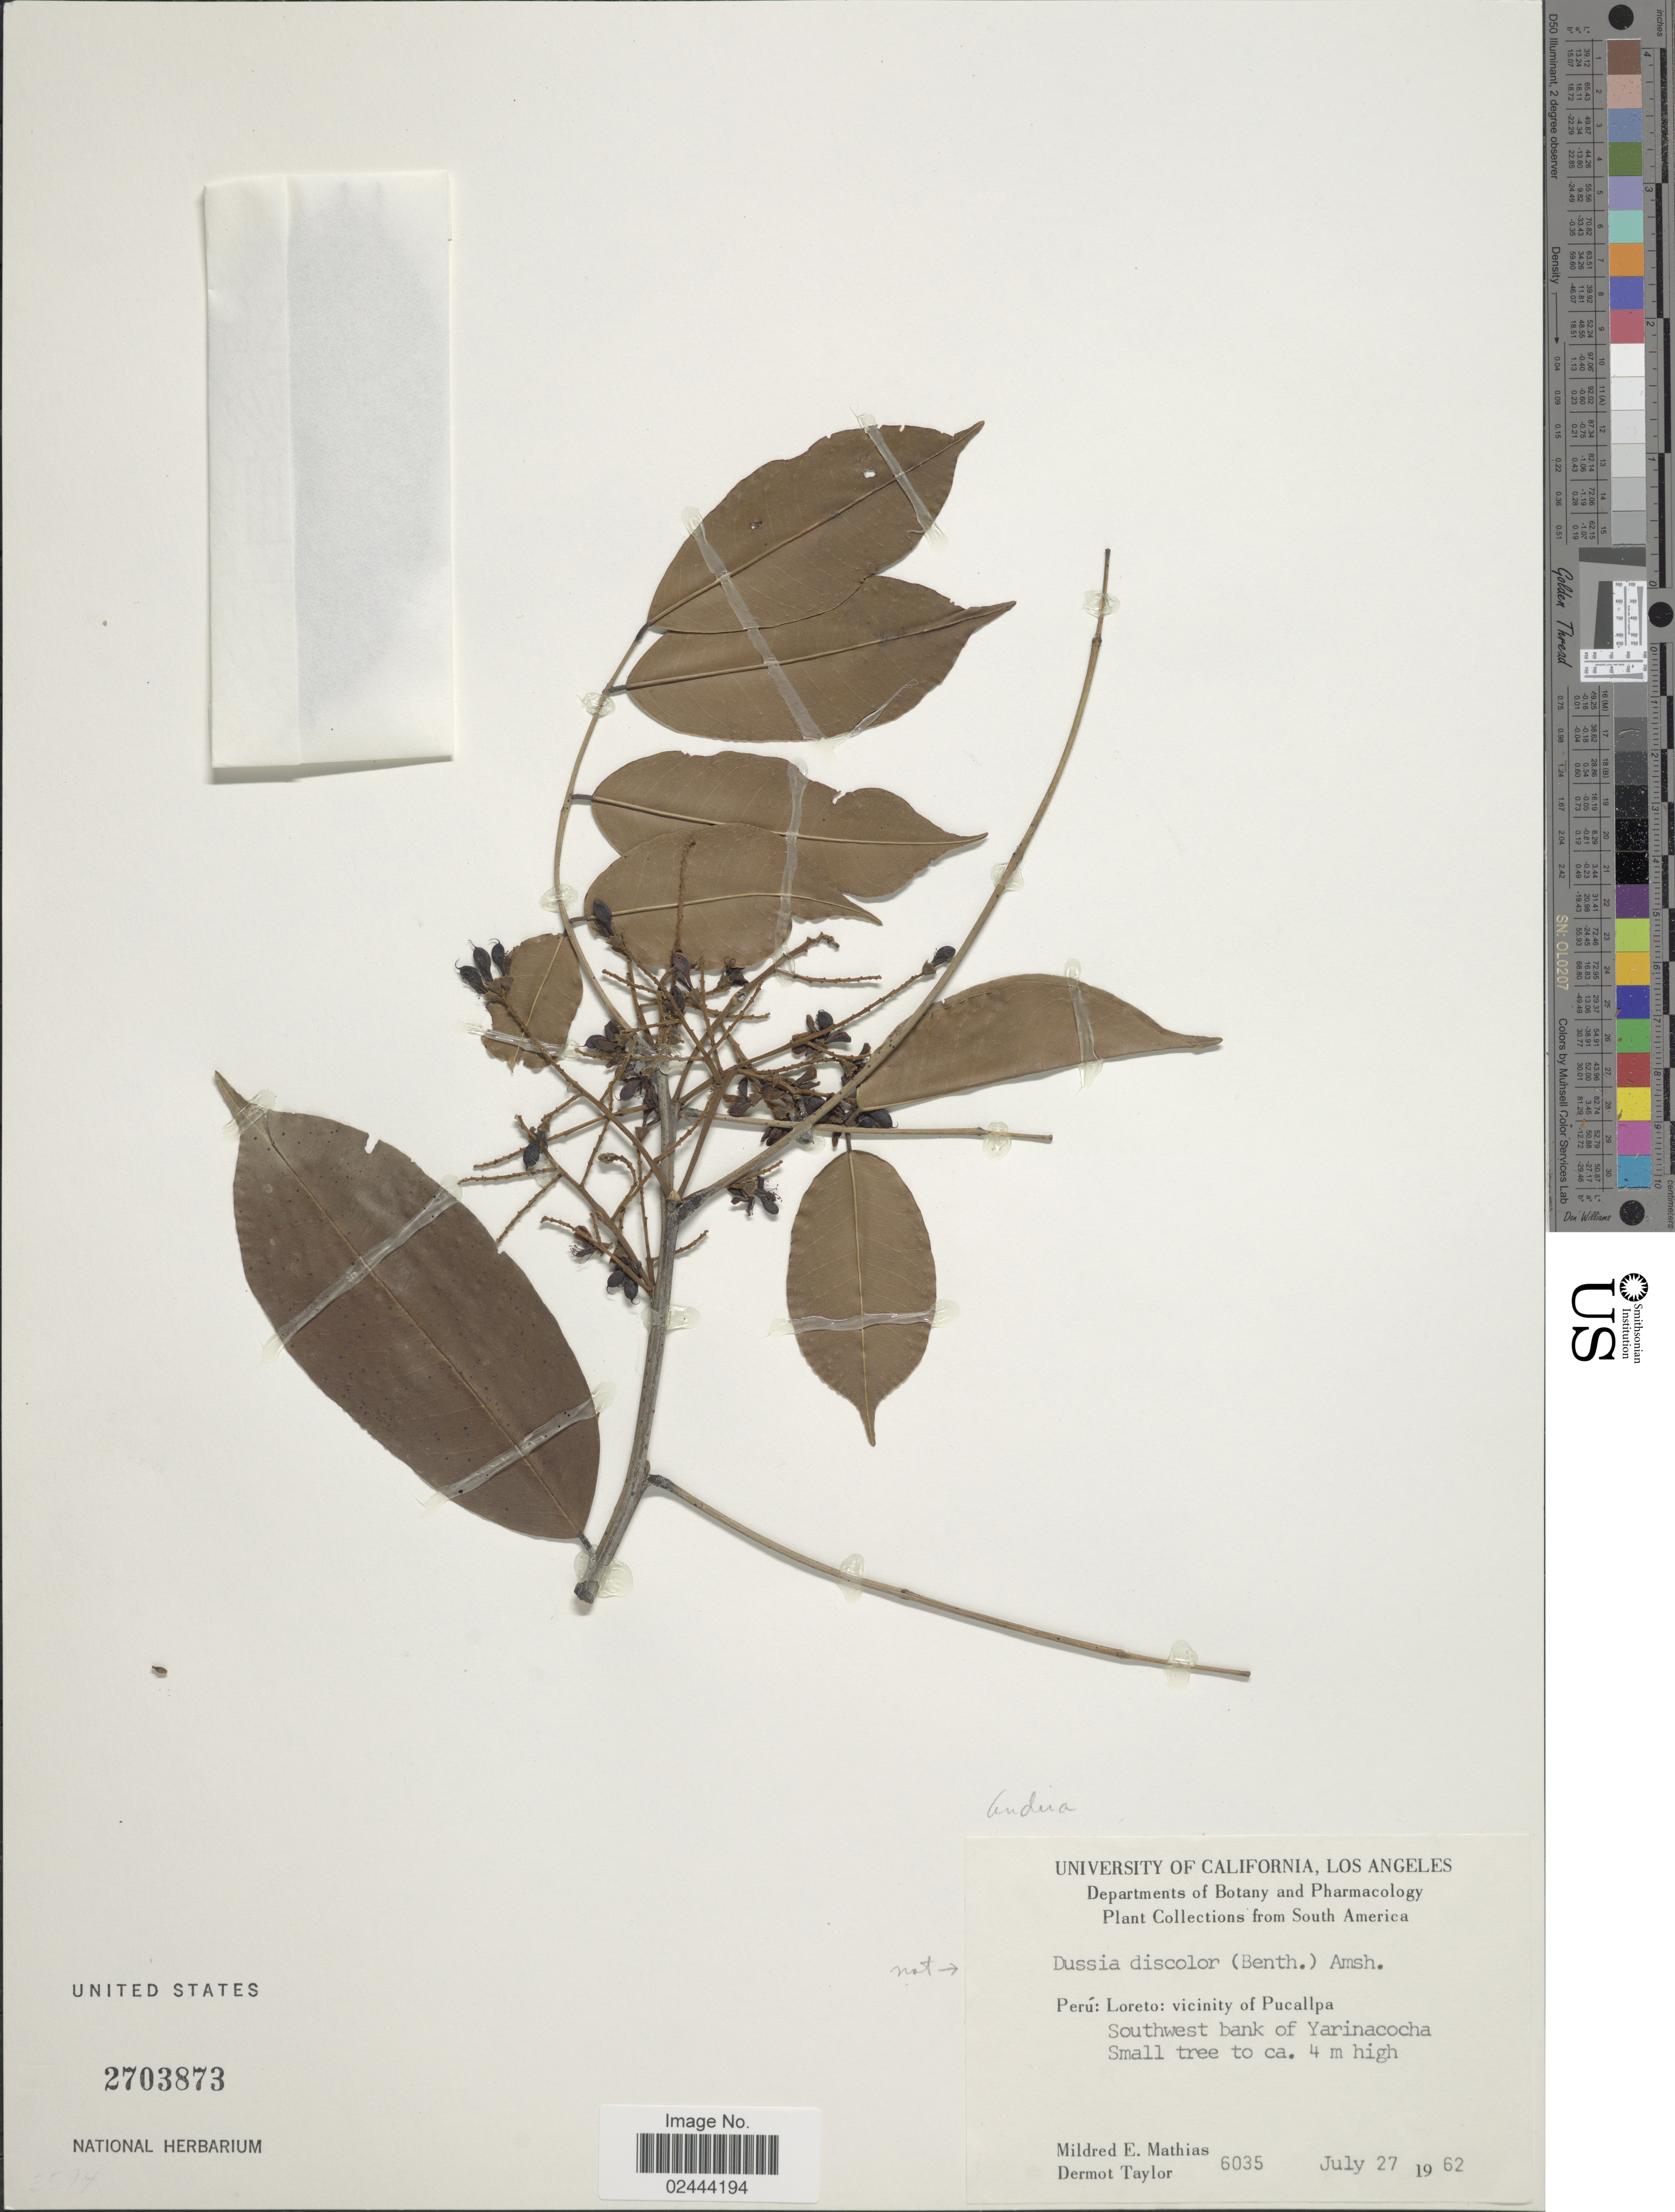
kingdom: Plantae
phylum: Tracheophyta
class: Magnoliopsida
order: Fabales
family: Fabaceae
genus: Andira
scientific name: Andira inermis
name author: (W. Wright) Kunth ex DC.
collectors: M. E. Mathias & D. Taylor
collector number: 6035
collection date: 1962-07-27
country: Peru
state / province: Loreto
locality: Vicinity of Pucallpa. Southwest bank of Yarinacocha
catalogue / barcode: US 2703873